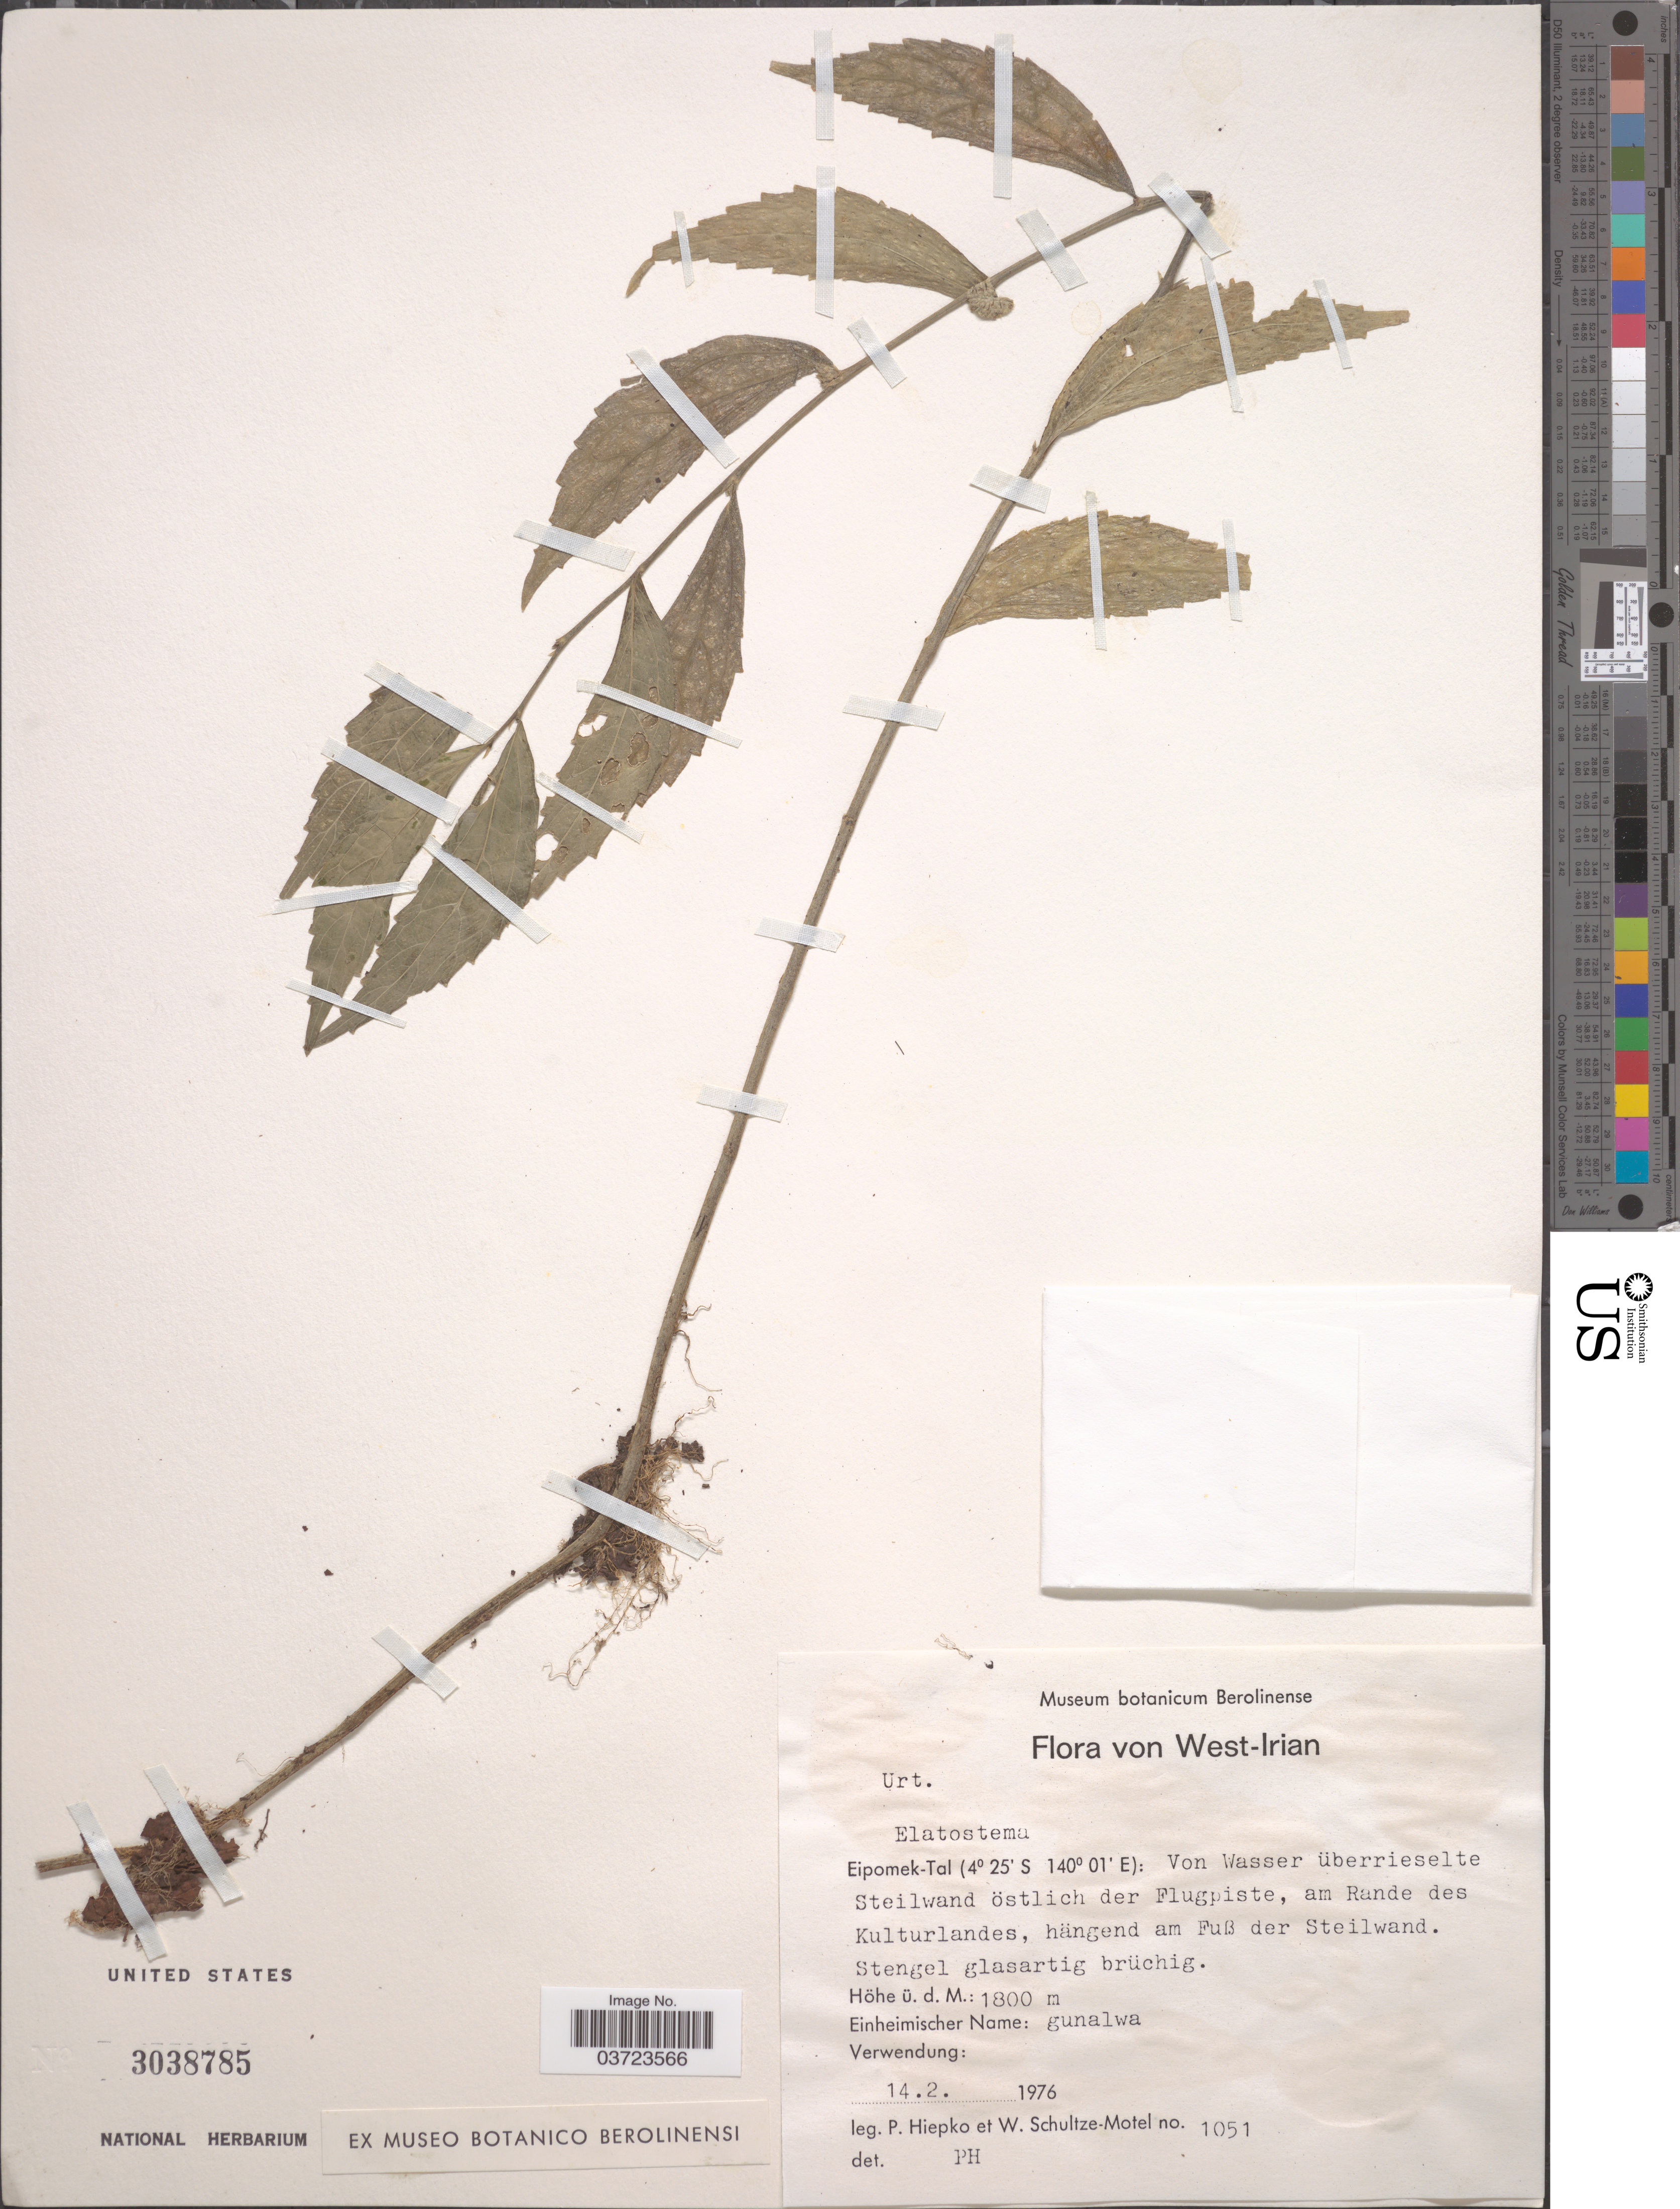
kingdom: Plantae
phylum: Tracheophyta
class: Magnoliopsida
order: Rosales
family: Urticaceae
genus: Elatostema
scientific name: Elatostema sp.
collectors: P. H. Hiepko & W. Schultze-Motel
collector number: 1051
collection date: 1976-02-14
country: Indonesia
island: New Guinea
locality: West-Irian. Eipomek-Tal: Von Wasser Überrieselte Steilwand östlich der Flugpiste, am Rande des Kulturlandes, hängend am Fuß der Steilwand.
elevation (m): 1800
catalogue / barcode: US 3038785